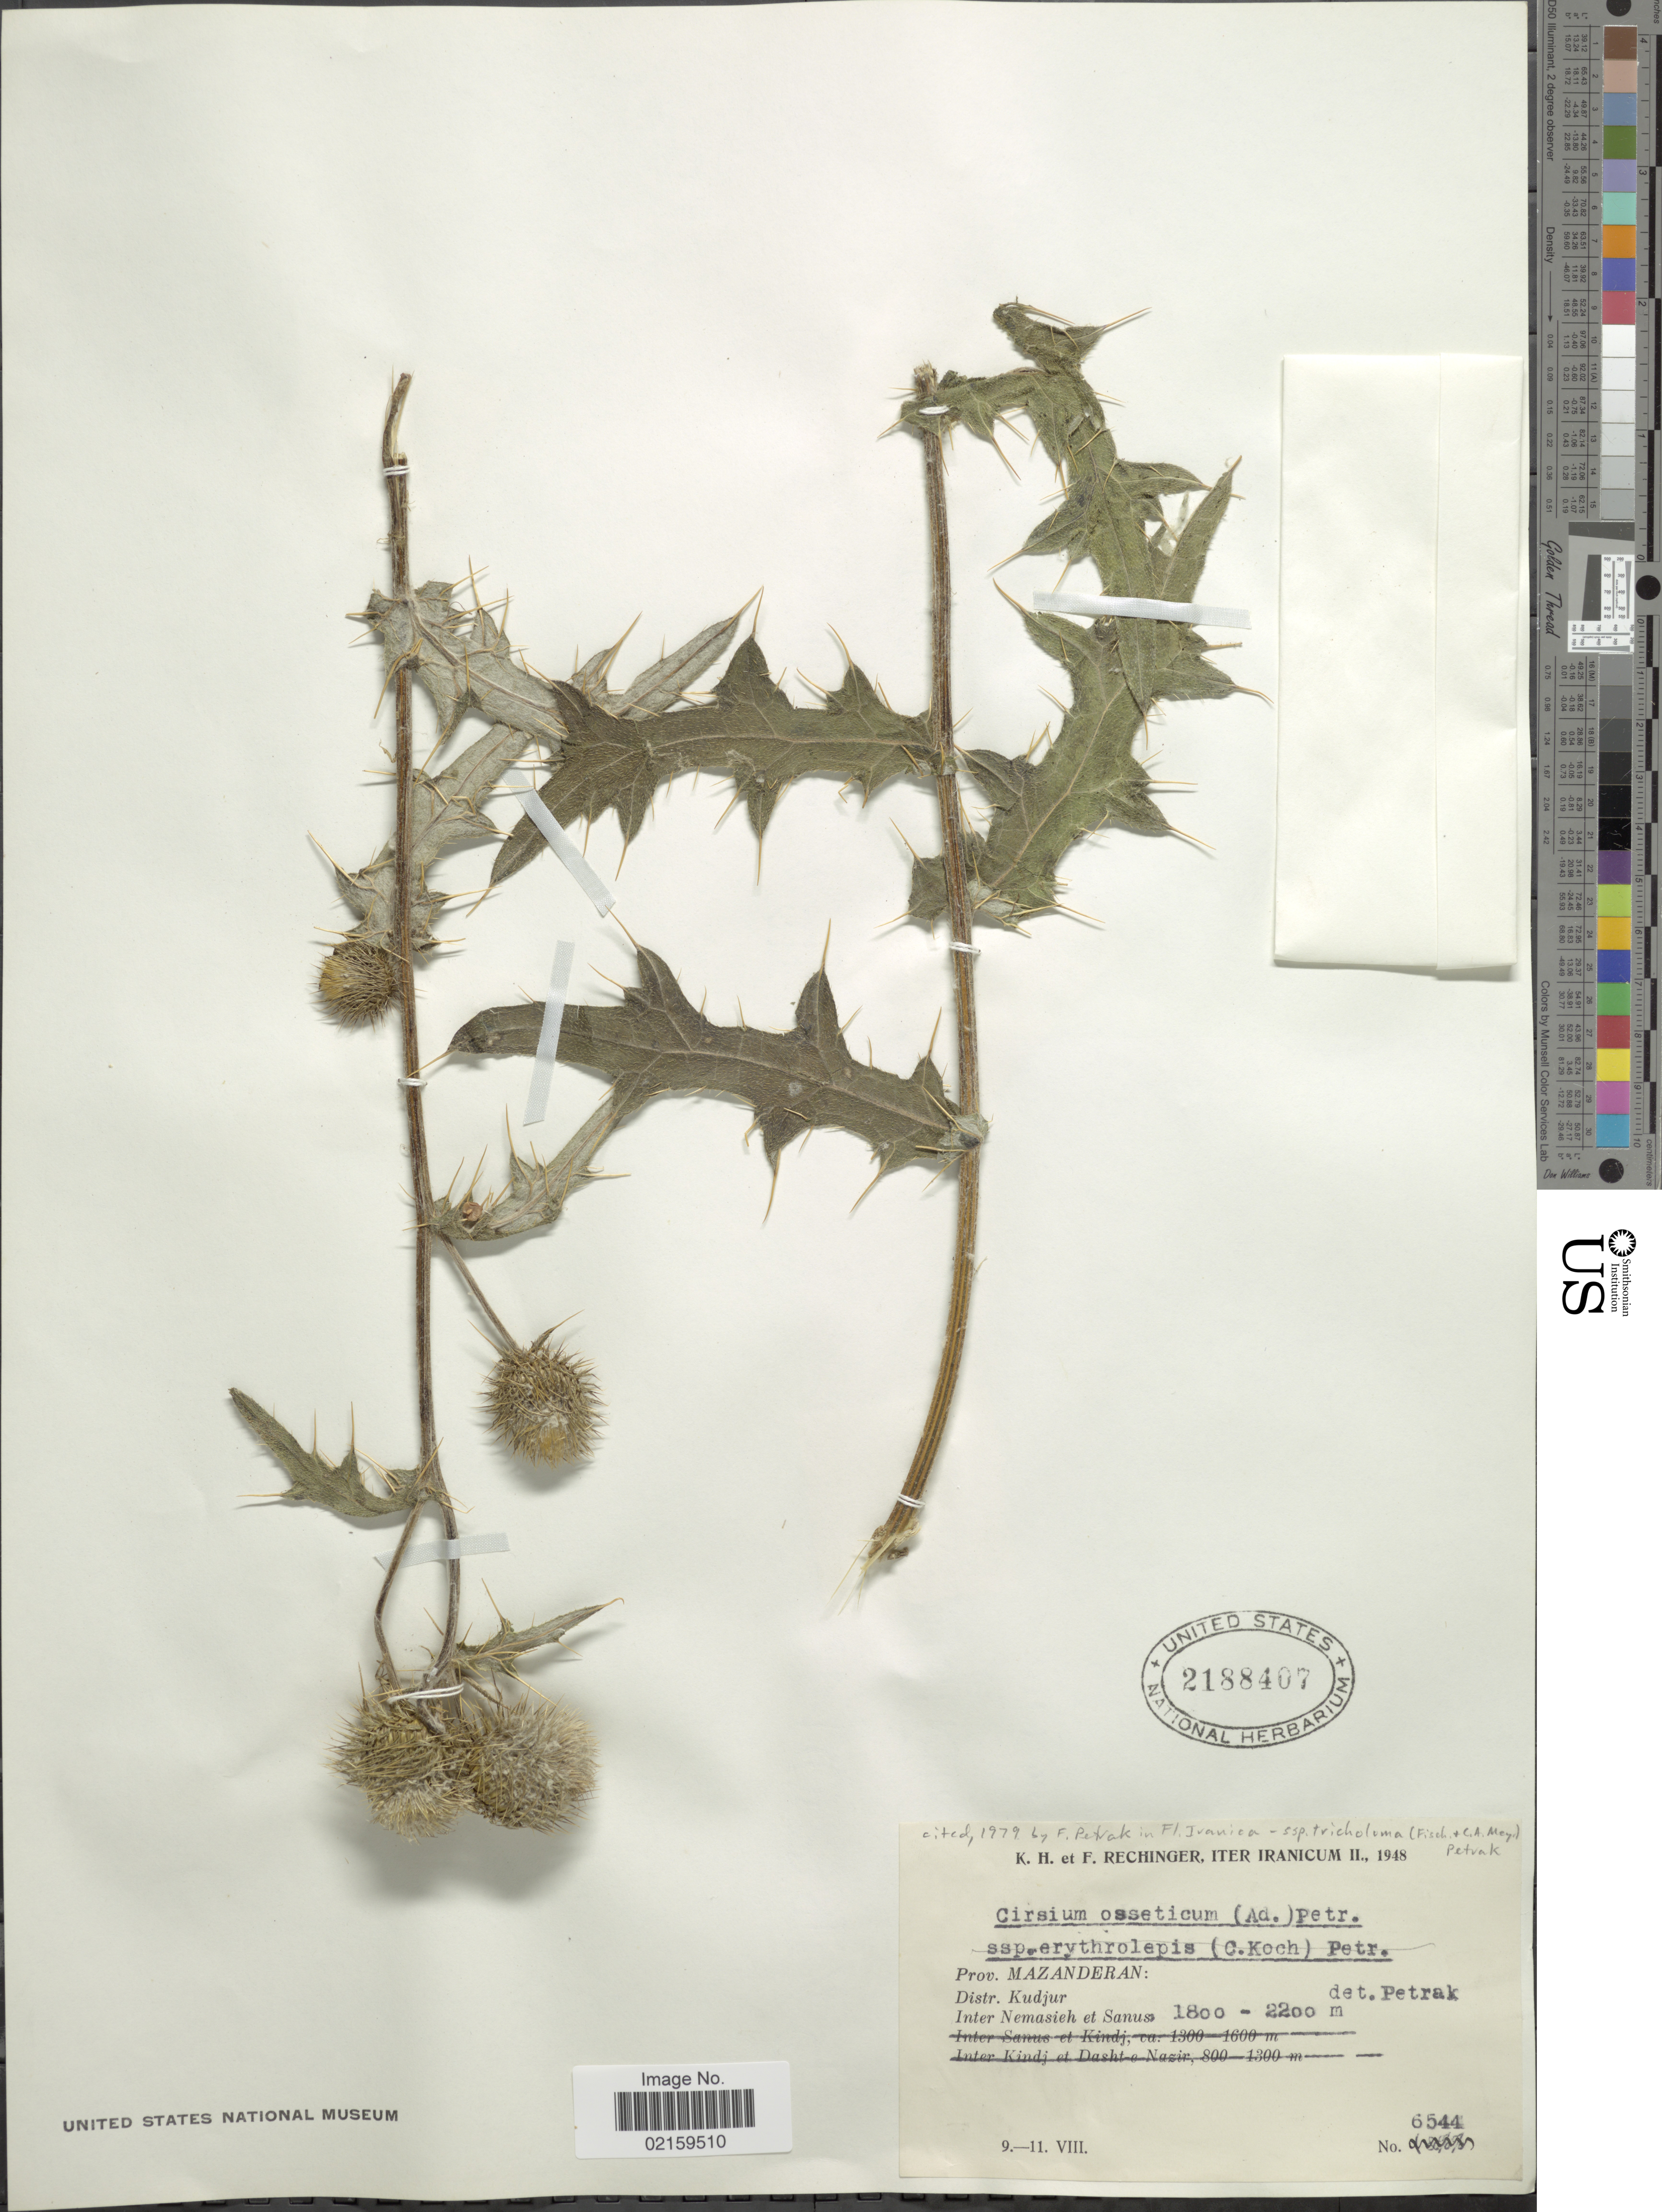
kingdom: Plantae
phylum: Tracheophyta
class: Magnoliopsida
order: Asterales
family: Asteraceae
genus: Cirsium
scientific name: Cirsium osseticum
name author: (Adams) Petr.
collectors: K. H. Rechinger & F. Rechinger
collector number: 6544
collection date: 1948-08-09/1948-09-11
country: Iran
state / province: Mazandaran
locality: Prov. Mazanderan. Distr. Kudjur. Inter Nemasieh et Sanus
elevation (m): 1800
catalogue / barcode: US 2188407